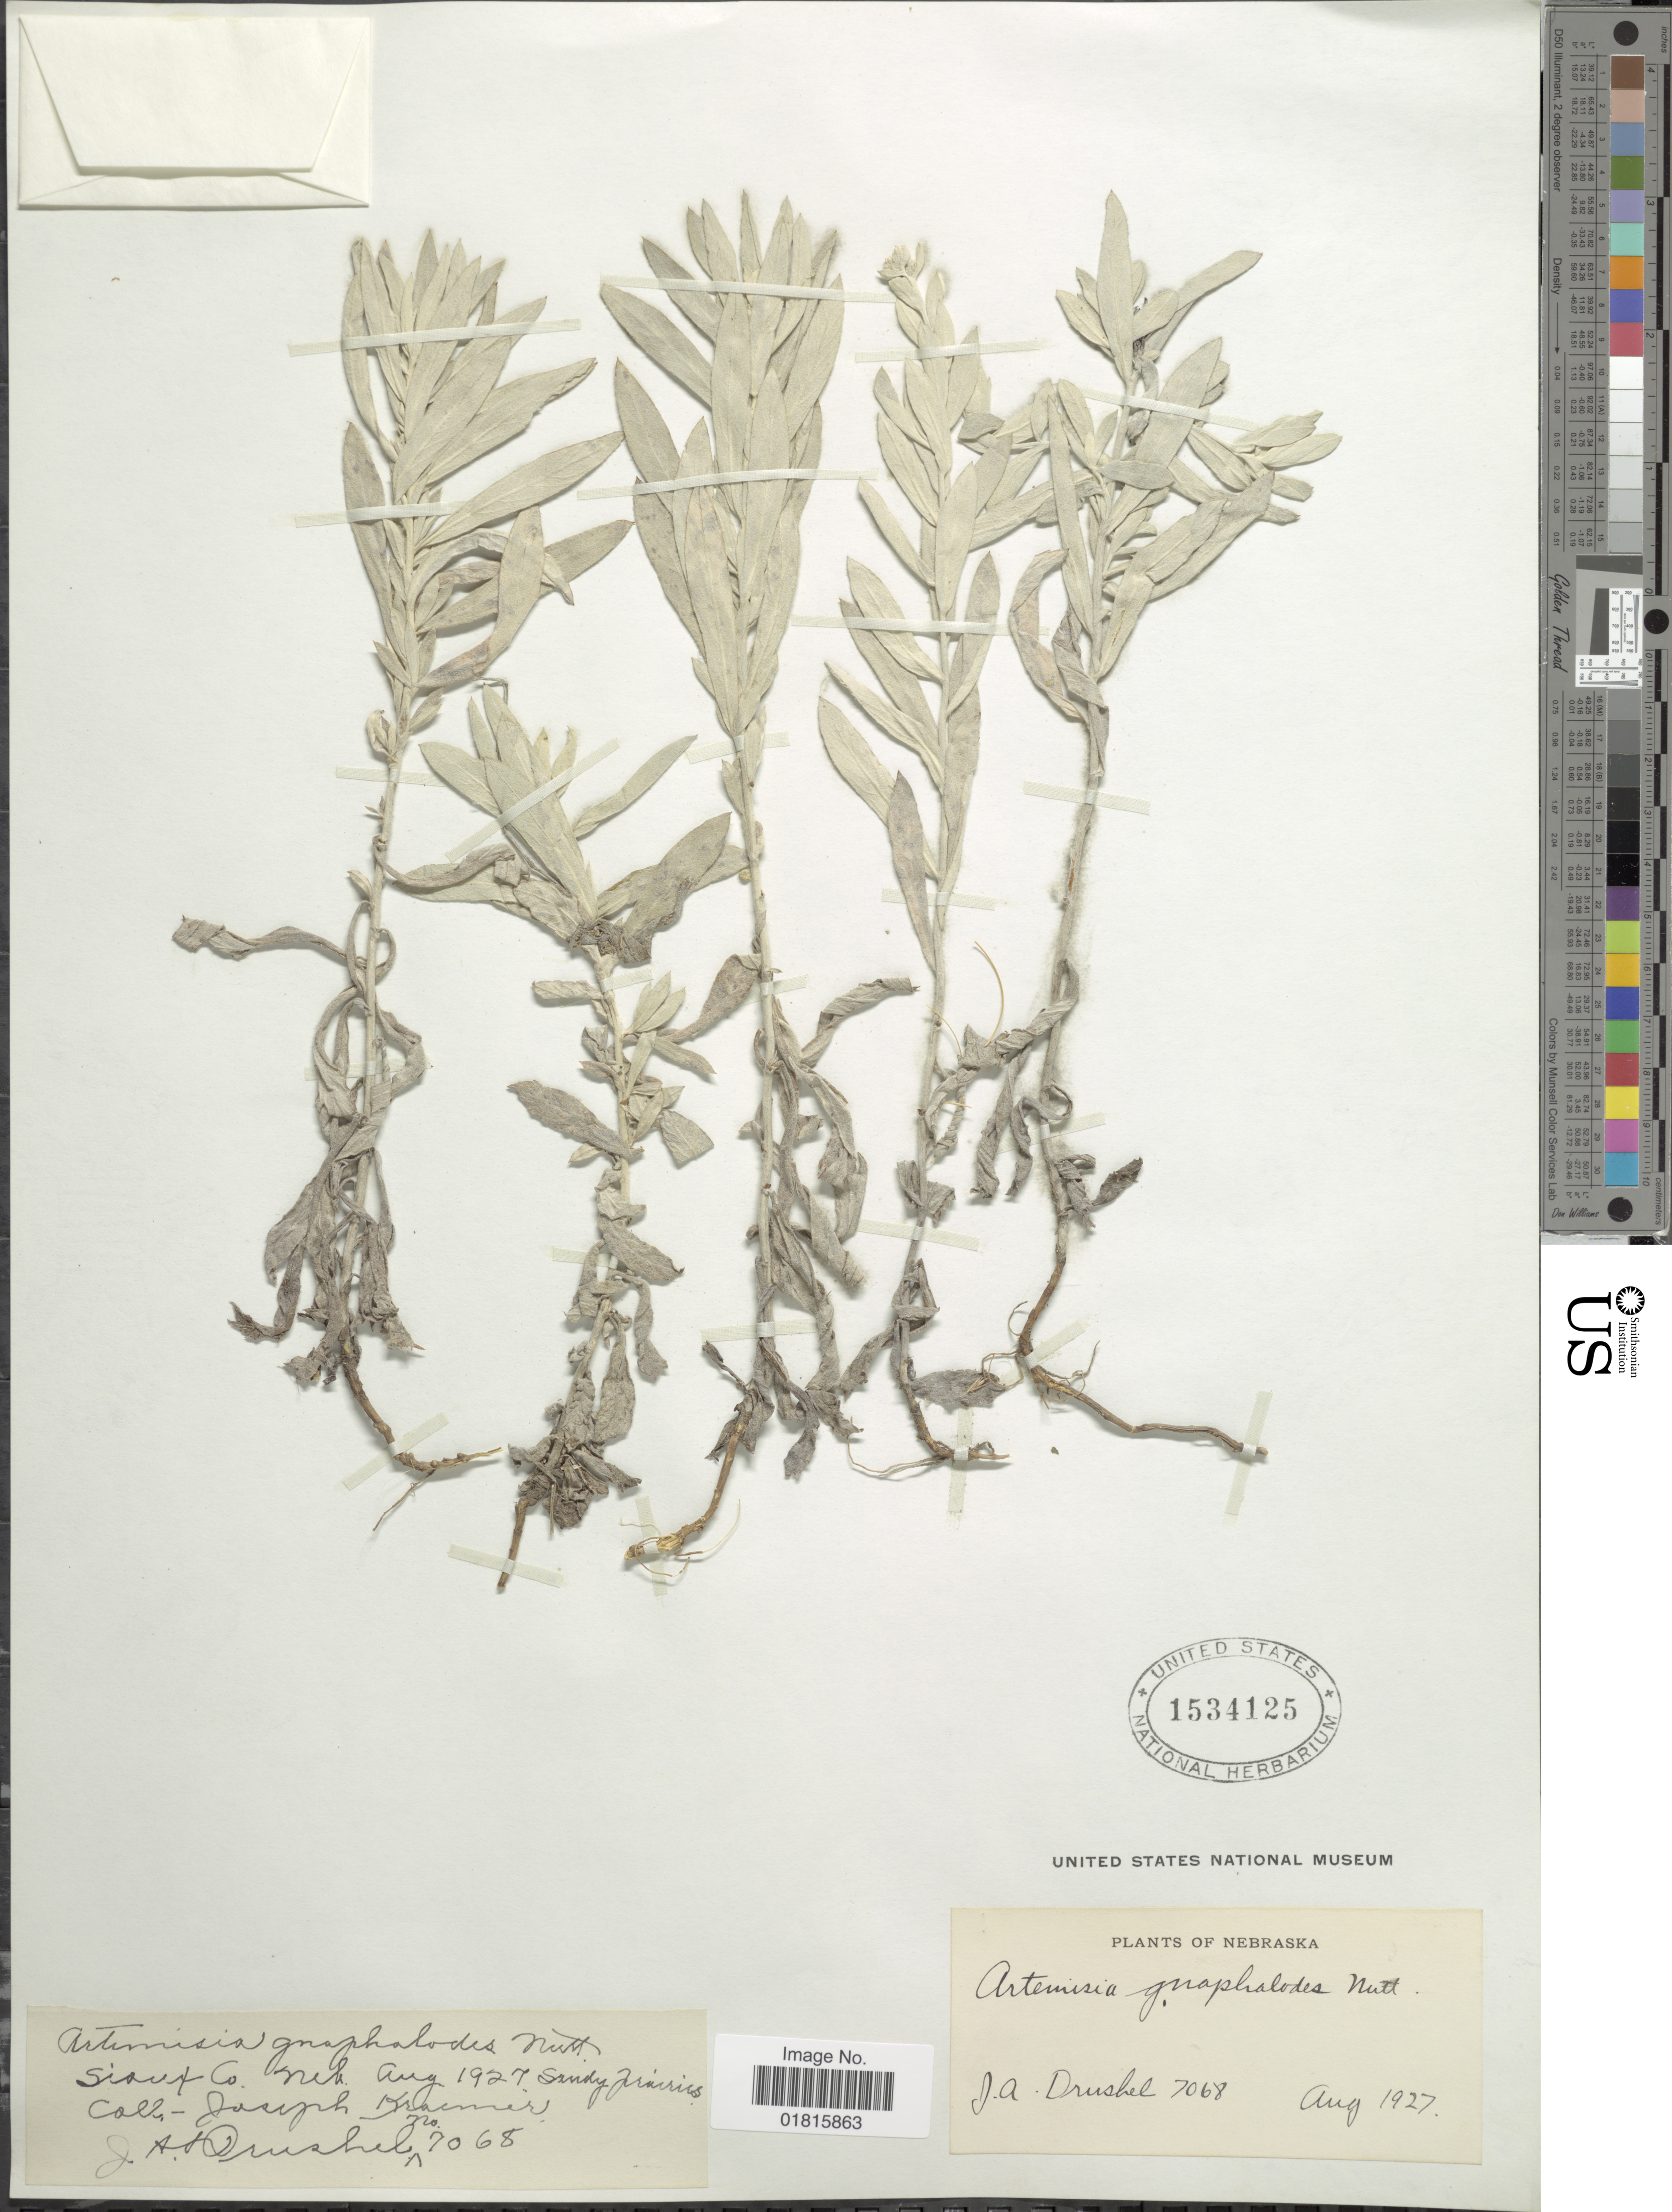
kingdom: Plantae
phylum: Tracheophyta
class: Magnoliopsida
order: Asterales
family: Asteraceae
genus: Artemisia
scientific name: Artemisia gnaphaloides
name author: Nutt.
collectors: J. Kramer & J. A. Drushel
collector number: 7068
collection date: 1927-08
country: United States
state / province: Nebraska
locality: Sioux Co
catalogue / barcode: US 1534125